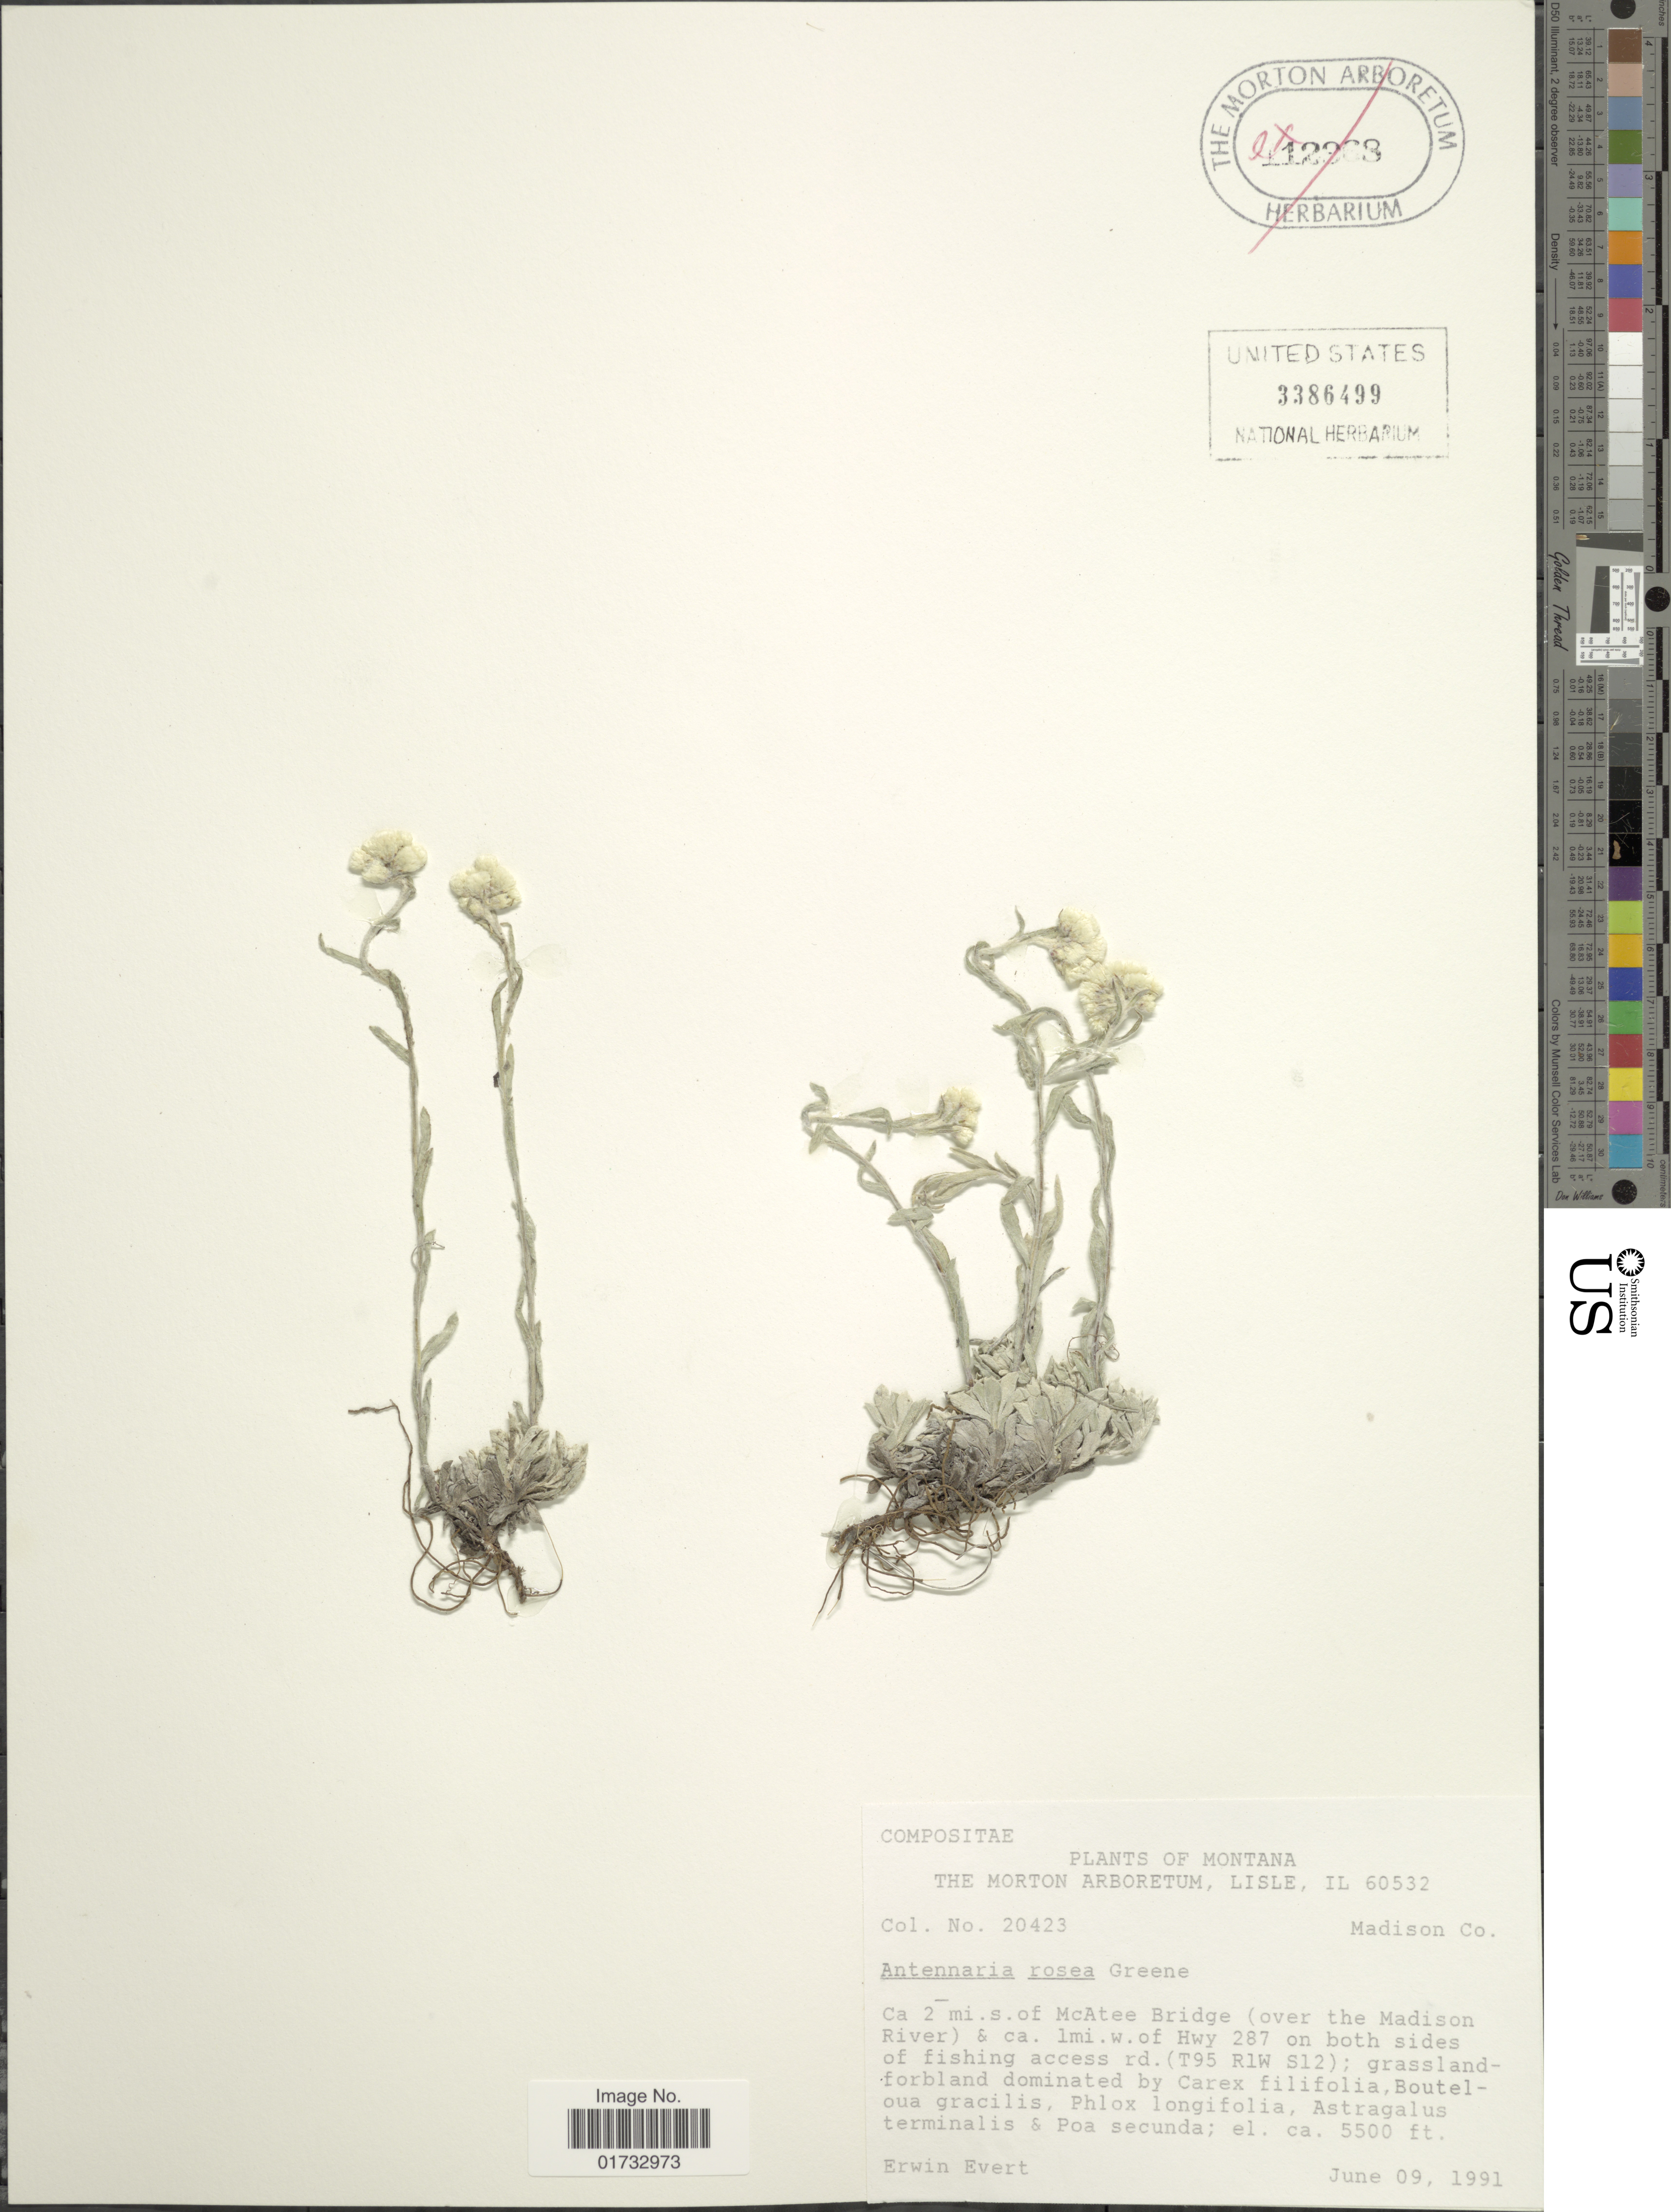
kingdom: Plantae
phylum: Tracheophyta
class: Magnoliopsida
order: Asterales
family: Asteraceae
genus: Antennaria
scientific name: Antennaria rosea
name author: Greene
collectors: E. Evert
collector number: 20423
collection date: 1991-06-09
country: United States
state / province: Montana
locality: Madison Co., ca. 2 mi. s. of McAtee Bridge (over the Madison River) & ca. 1 mi. w. of Hwy 287 on both sides of fishing access rd. (T95 R1W S12)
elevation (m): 1676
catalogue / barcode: US 3386499